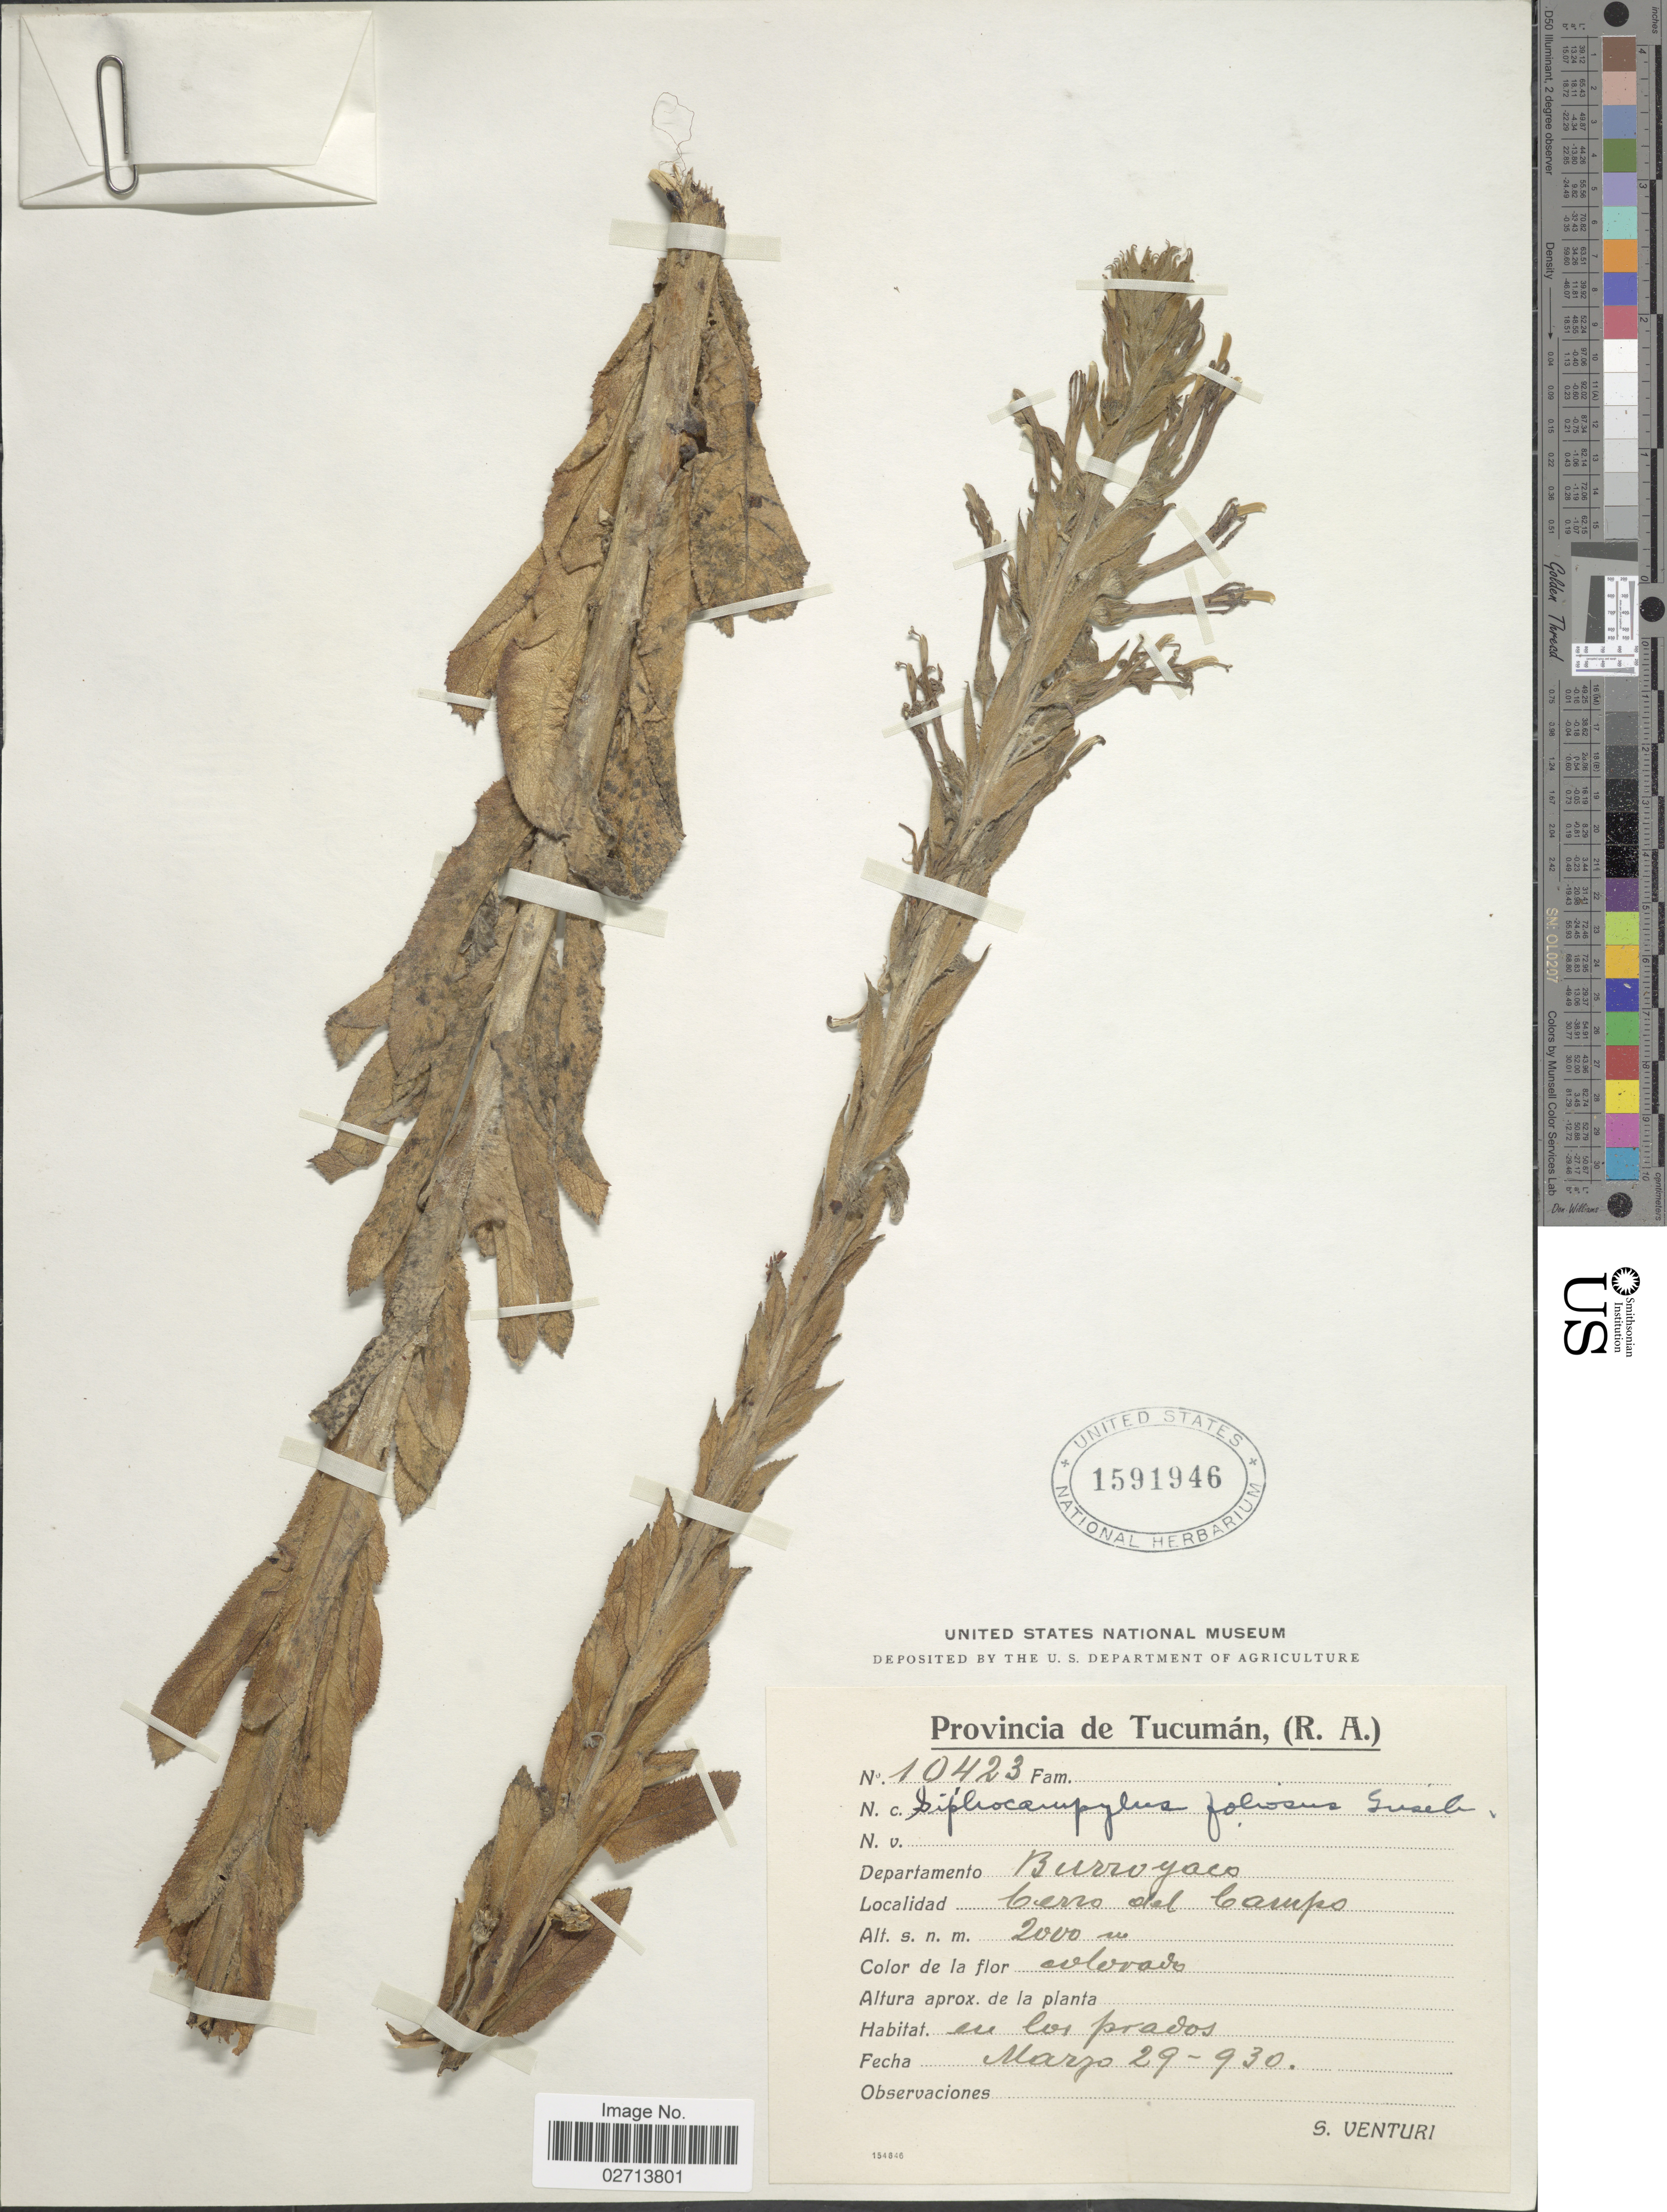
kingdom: Plantae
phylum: Tracheophyta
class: Magnoliopsida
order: Asterales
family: Campanulaceae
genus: Siphocampylus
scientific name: Siphocampylus foliosus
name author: Griseb.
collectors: S. Venturi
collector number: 10423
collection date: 1930-03-29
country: Argentina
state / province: Tucuman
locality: (R.A.), Departemento Burroyaco, Cerro del Campo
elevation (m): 2000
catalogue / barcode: US 1591946